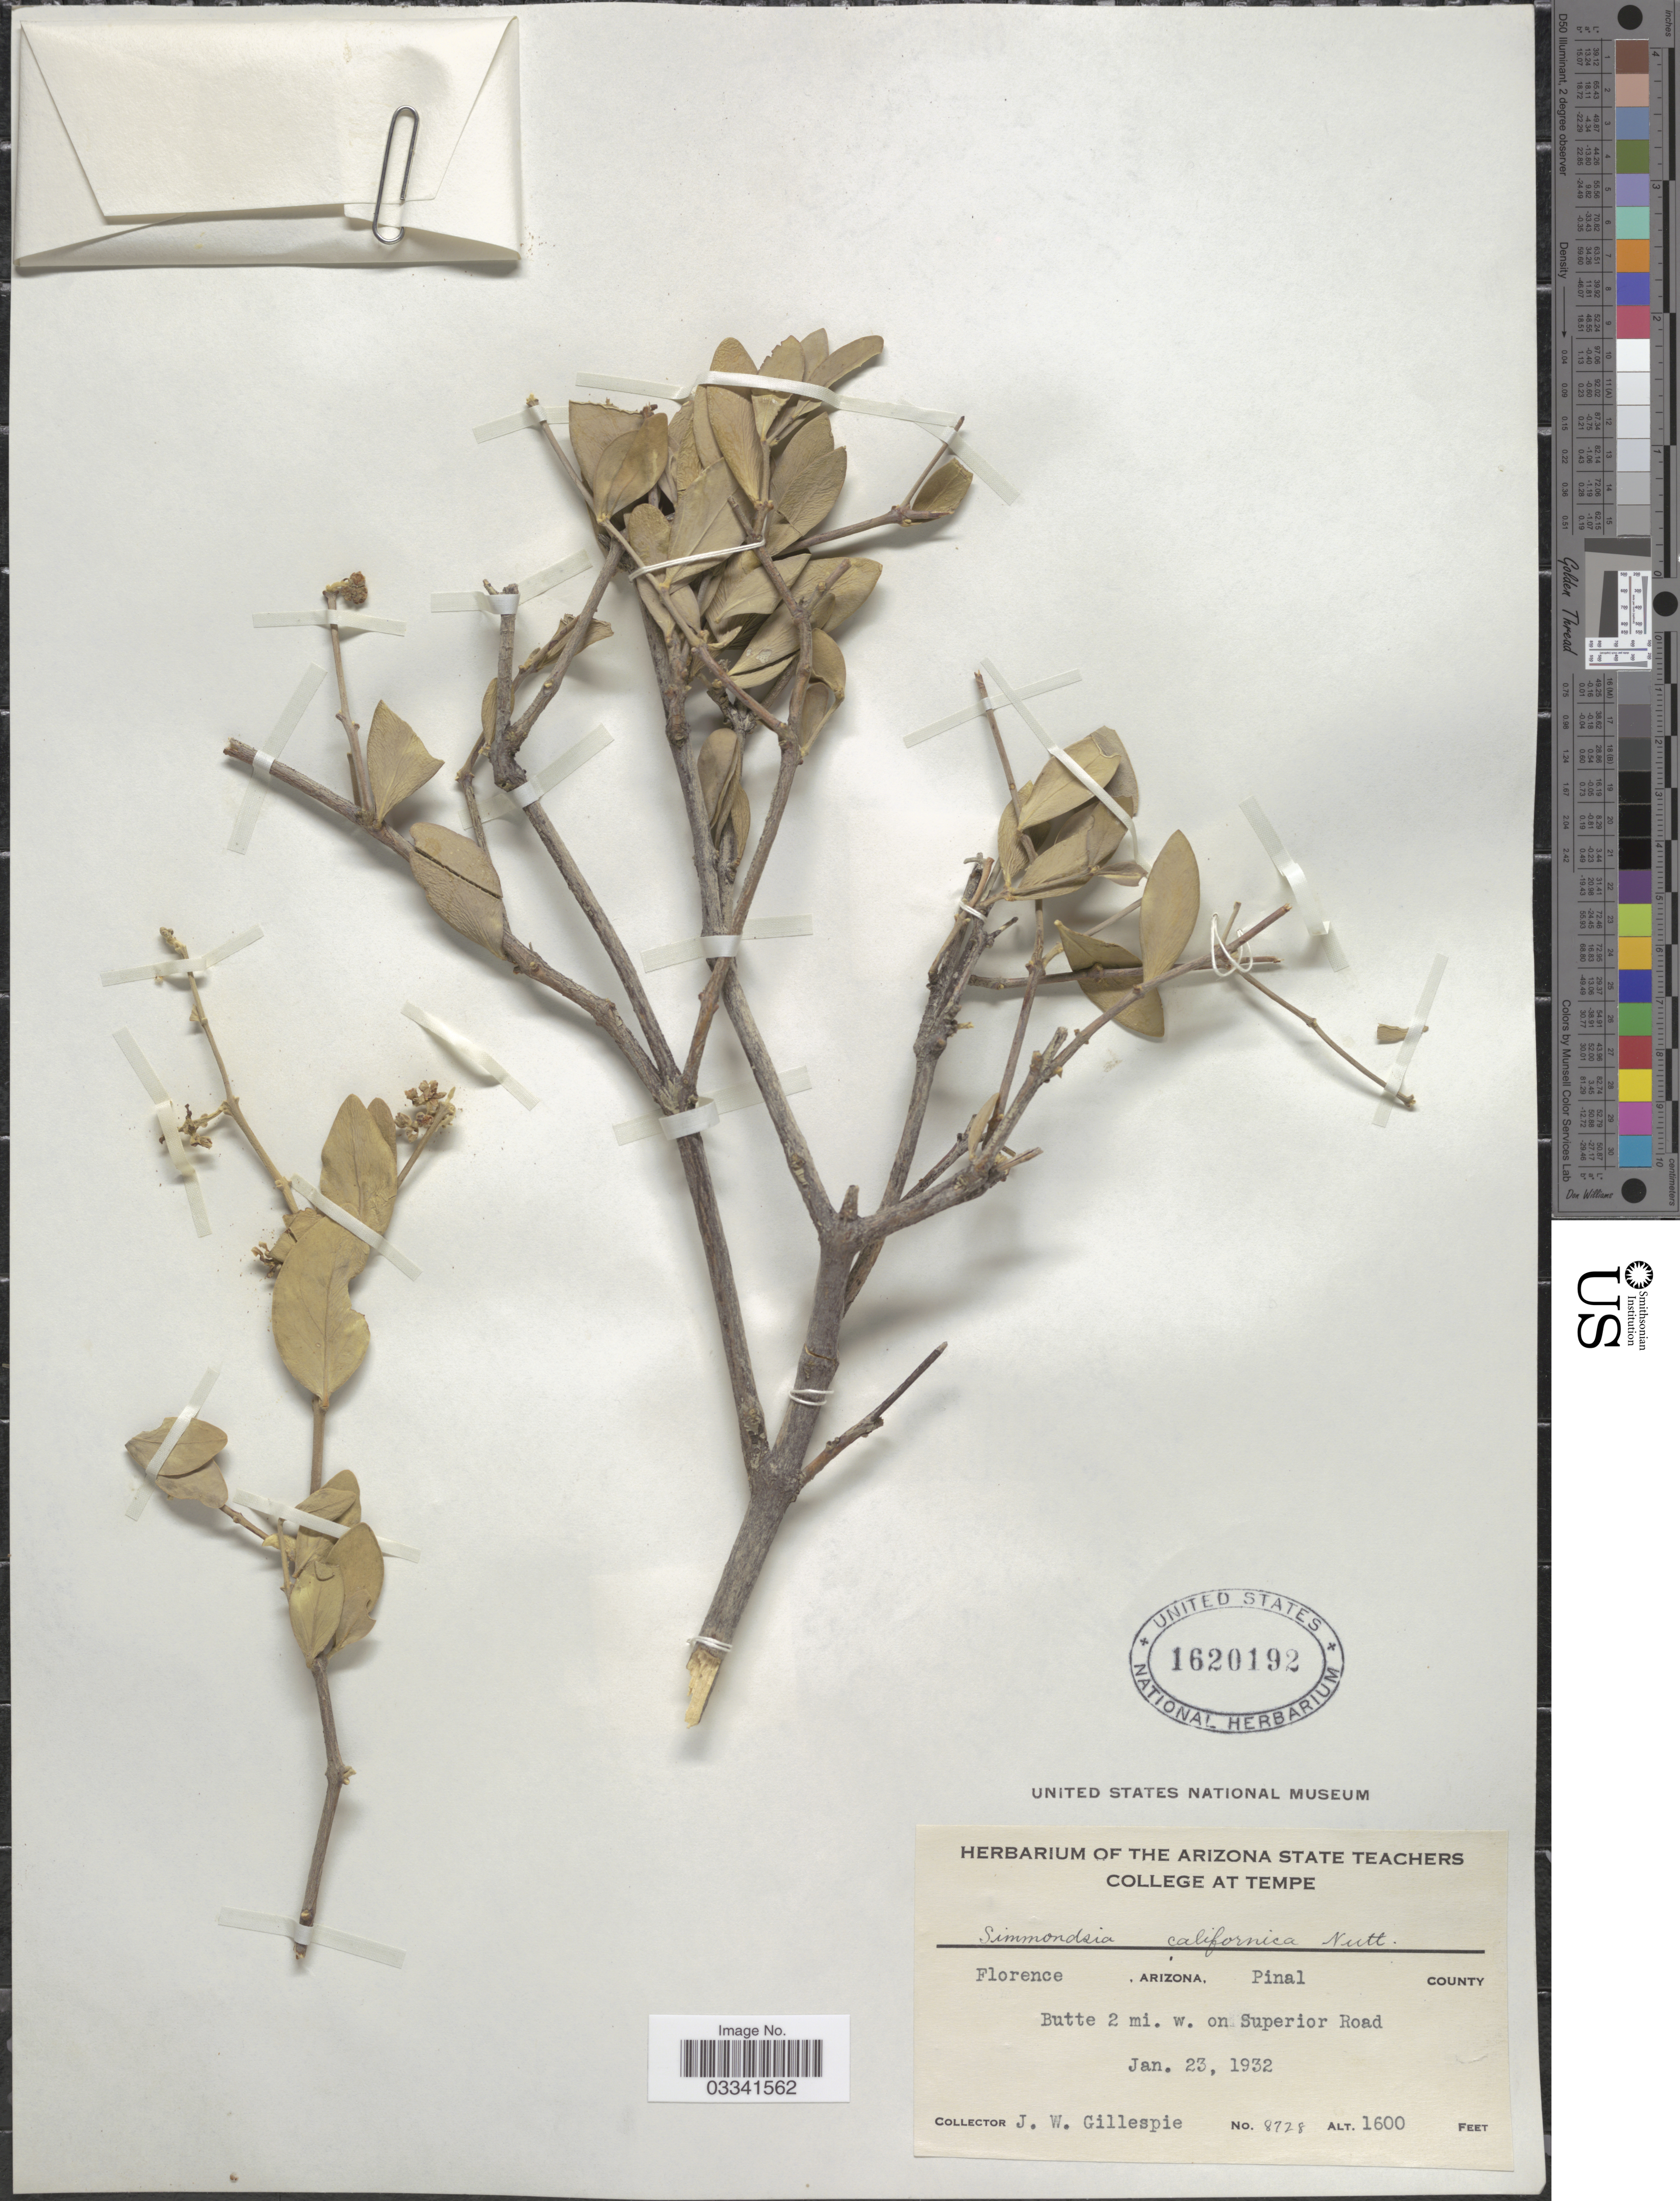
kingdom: Plantae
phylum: Tracheophyta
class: Magnoliopsida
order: Caryophyllales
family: Simmondsiaceae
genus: Simmondsia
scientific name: Simmondsia chinensis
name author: (Link) C.K. Schneid.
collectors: J. W. Gillespie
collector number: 8728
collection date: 1932-01-23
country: United States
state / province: Arizona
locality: Florence, Pinal County. Butte 2 mi. w. on Superior Road.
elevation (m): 488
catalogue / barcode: US 1620192